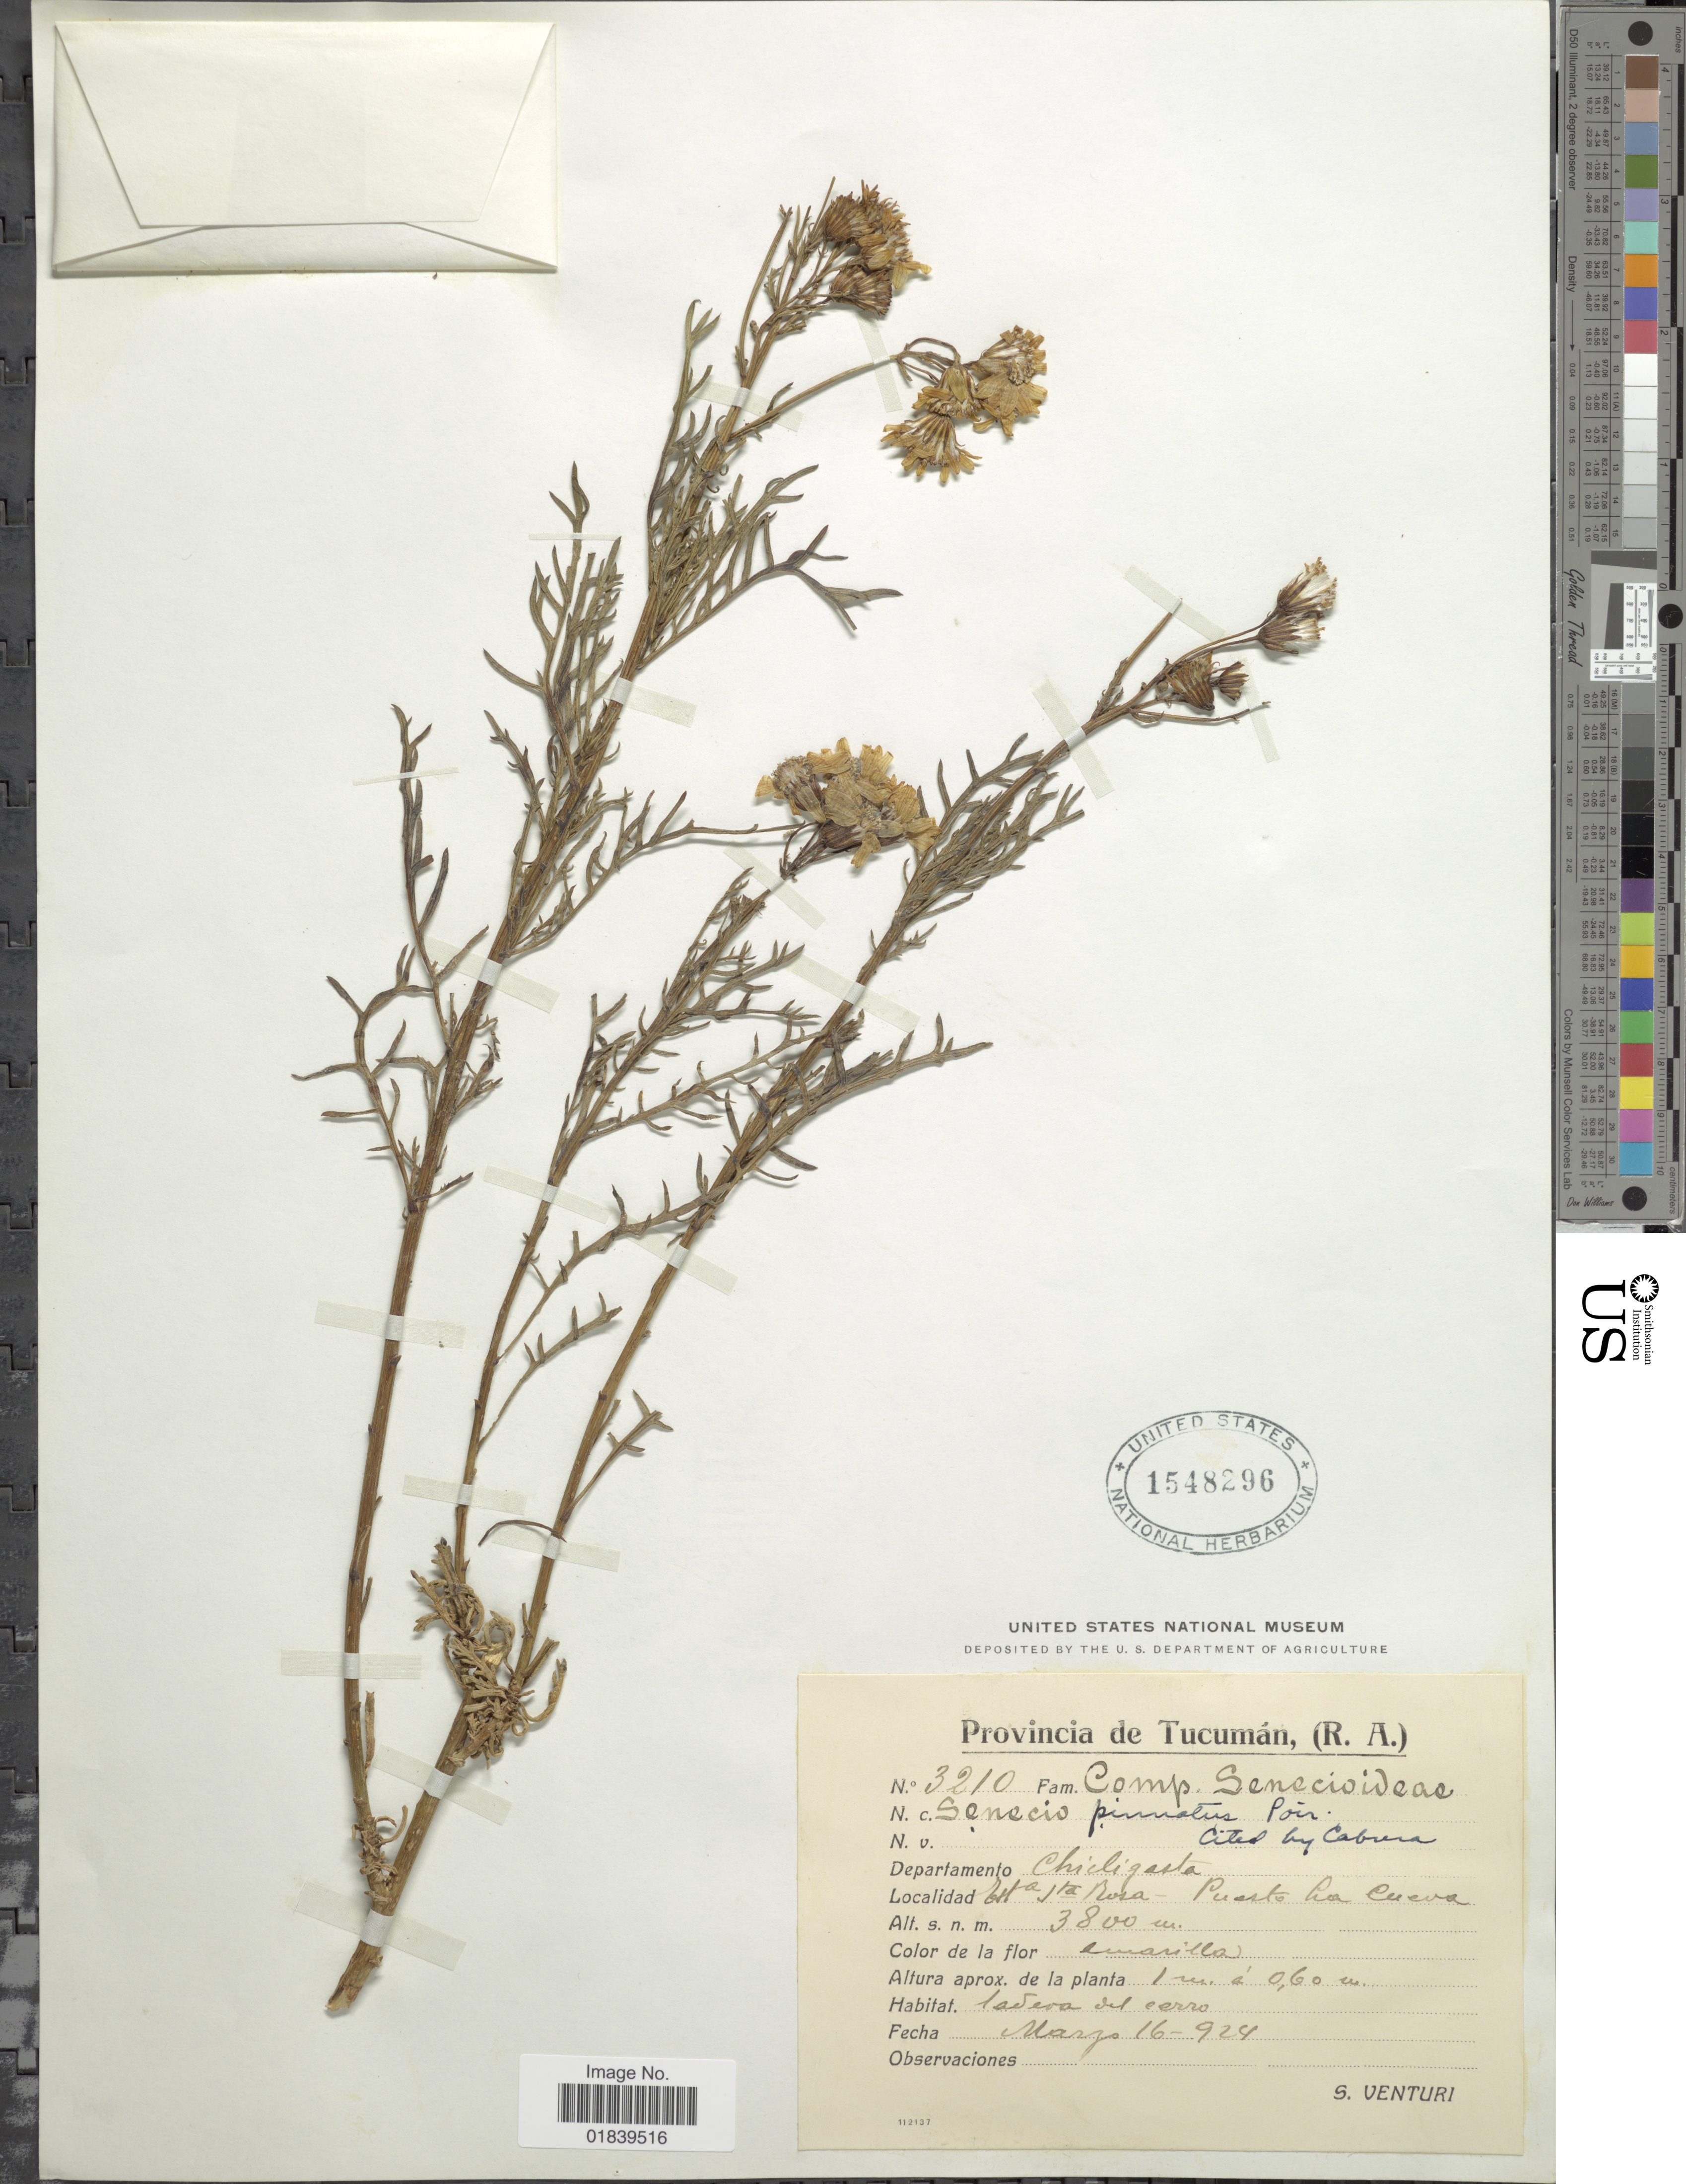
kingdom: Plantae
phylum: Tracheophyta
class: Magnoliopsida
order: Asterales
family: Asteraceae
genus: Senecio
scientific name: Senecio pinnatus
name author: Poir.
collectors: S. Venturi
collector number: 3210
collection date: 1924-03-16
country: Argentina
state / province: Tucuman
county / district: Chicligasta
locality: Esta Sta Rosa - Puerto La Cueva.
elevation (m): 3800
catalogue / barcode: US 1548296